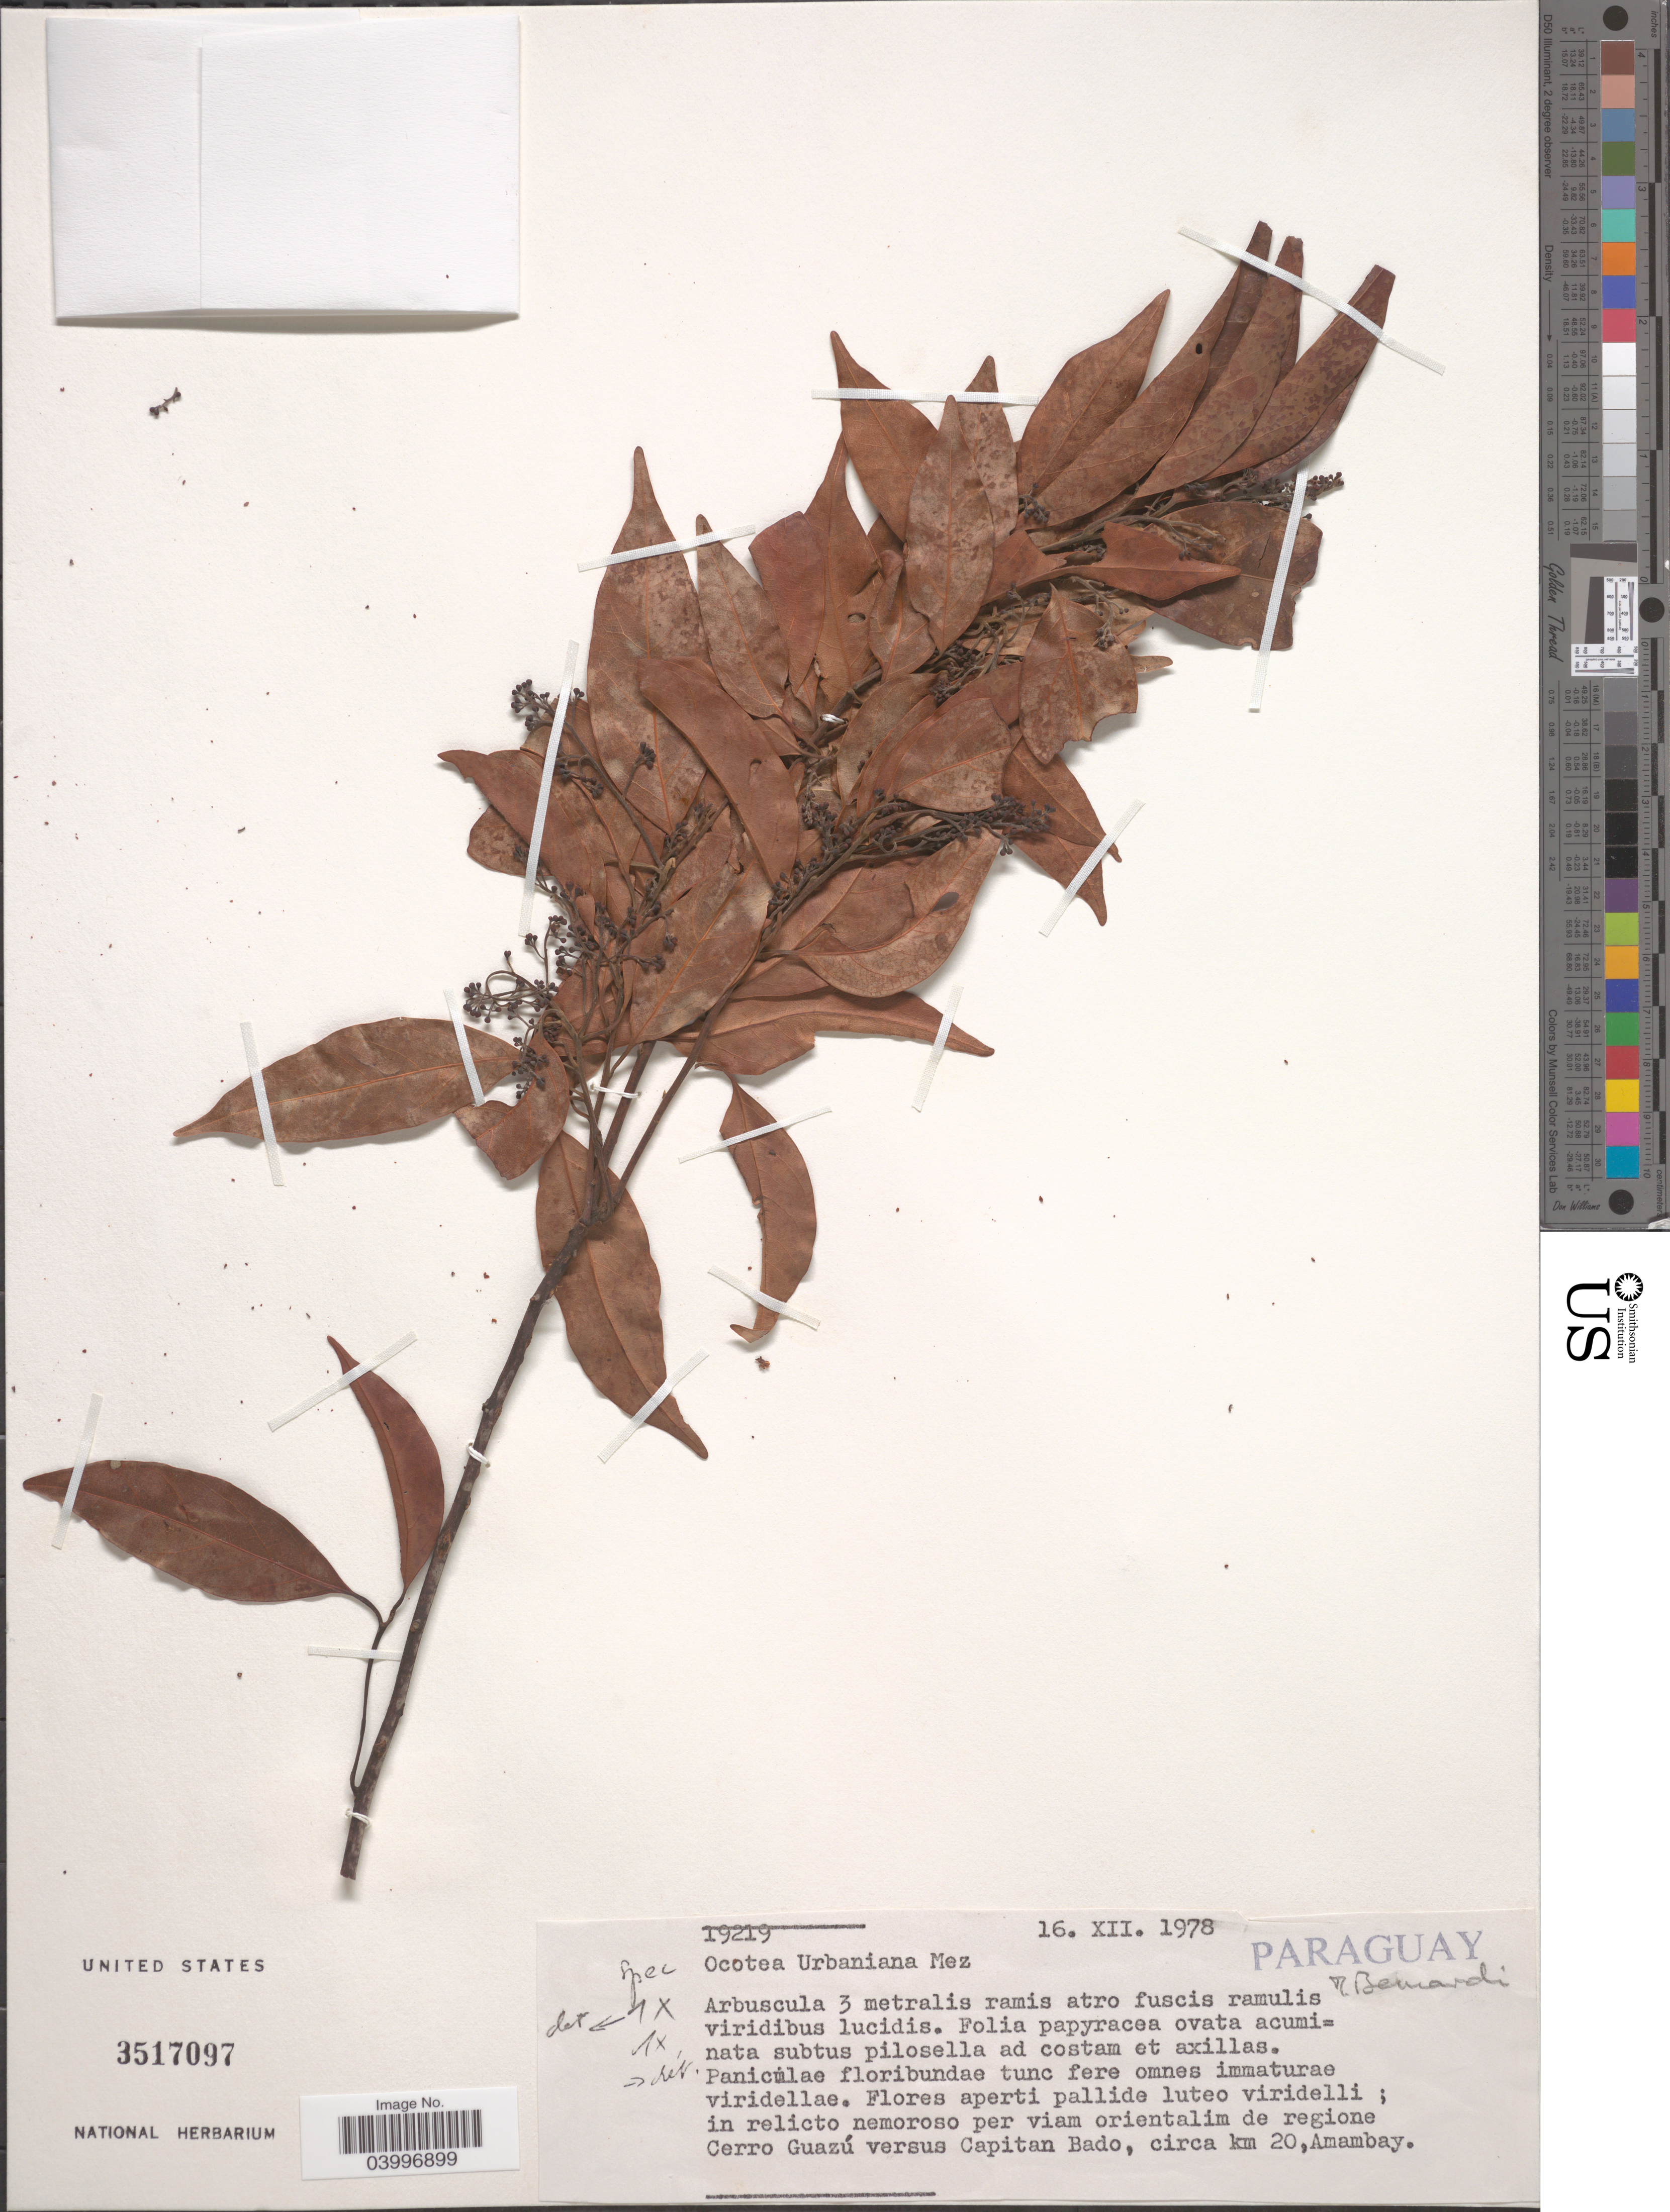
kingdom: Plantae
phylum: Tracheophyta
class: Magnoliopsida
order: Laurales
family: Lauraceae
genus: Ocotea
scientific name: Ocotea urbaniana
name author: van der Werff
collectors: M. Bernardi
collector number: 19219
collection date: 1978-12-16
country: Paraguay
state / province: Amambay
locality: In relicto nemoroso per viam orientalim de regione Cerro Guazú versus Capitan Bado, circa km 20.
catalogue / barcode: US 3517097